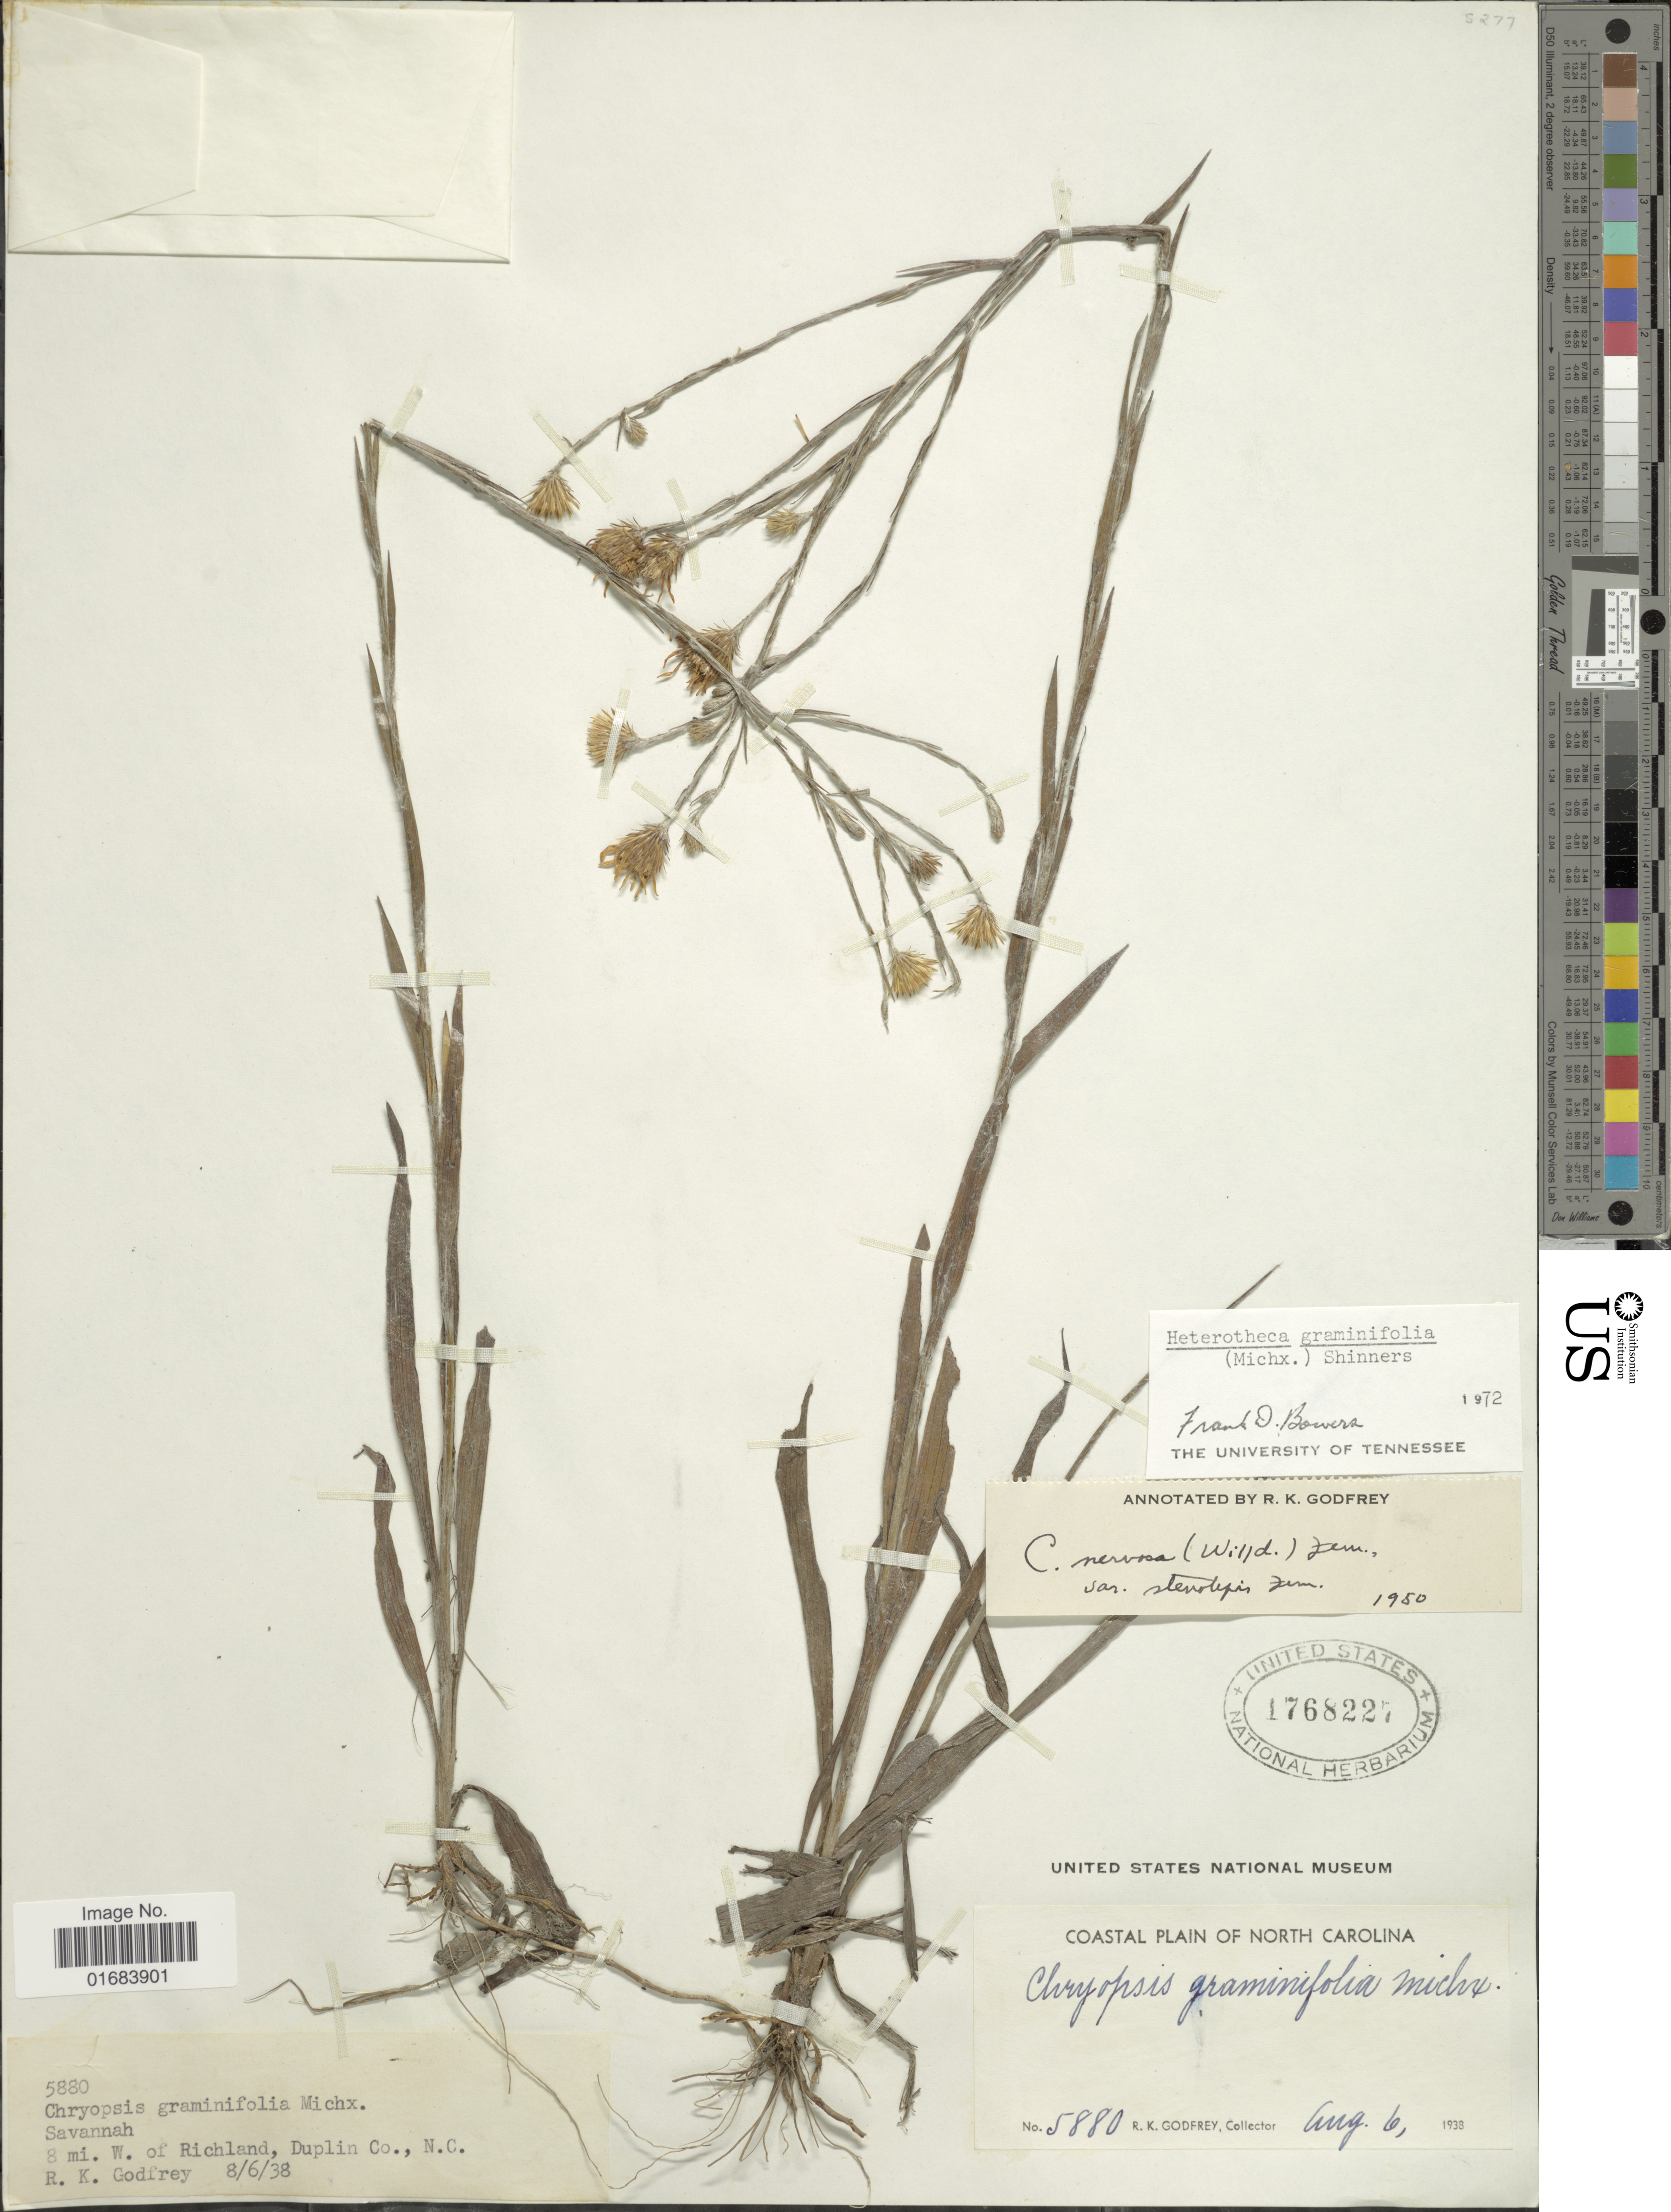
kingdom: Plantae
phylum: Tracheophyta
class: Magnoliopsida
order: Asterales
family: Asteraceae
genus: Pityopsis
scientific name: Pityopsis graminifolia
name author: (Michx.) Nutt.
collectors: R. K. Godfrey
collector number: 5880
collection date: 1938-08-06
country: United States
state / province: North Carolina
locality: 8 mi. W. of Richland, Duplin Co.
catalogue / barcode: US 1768227